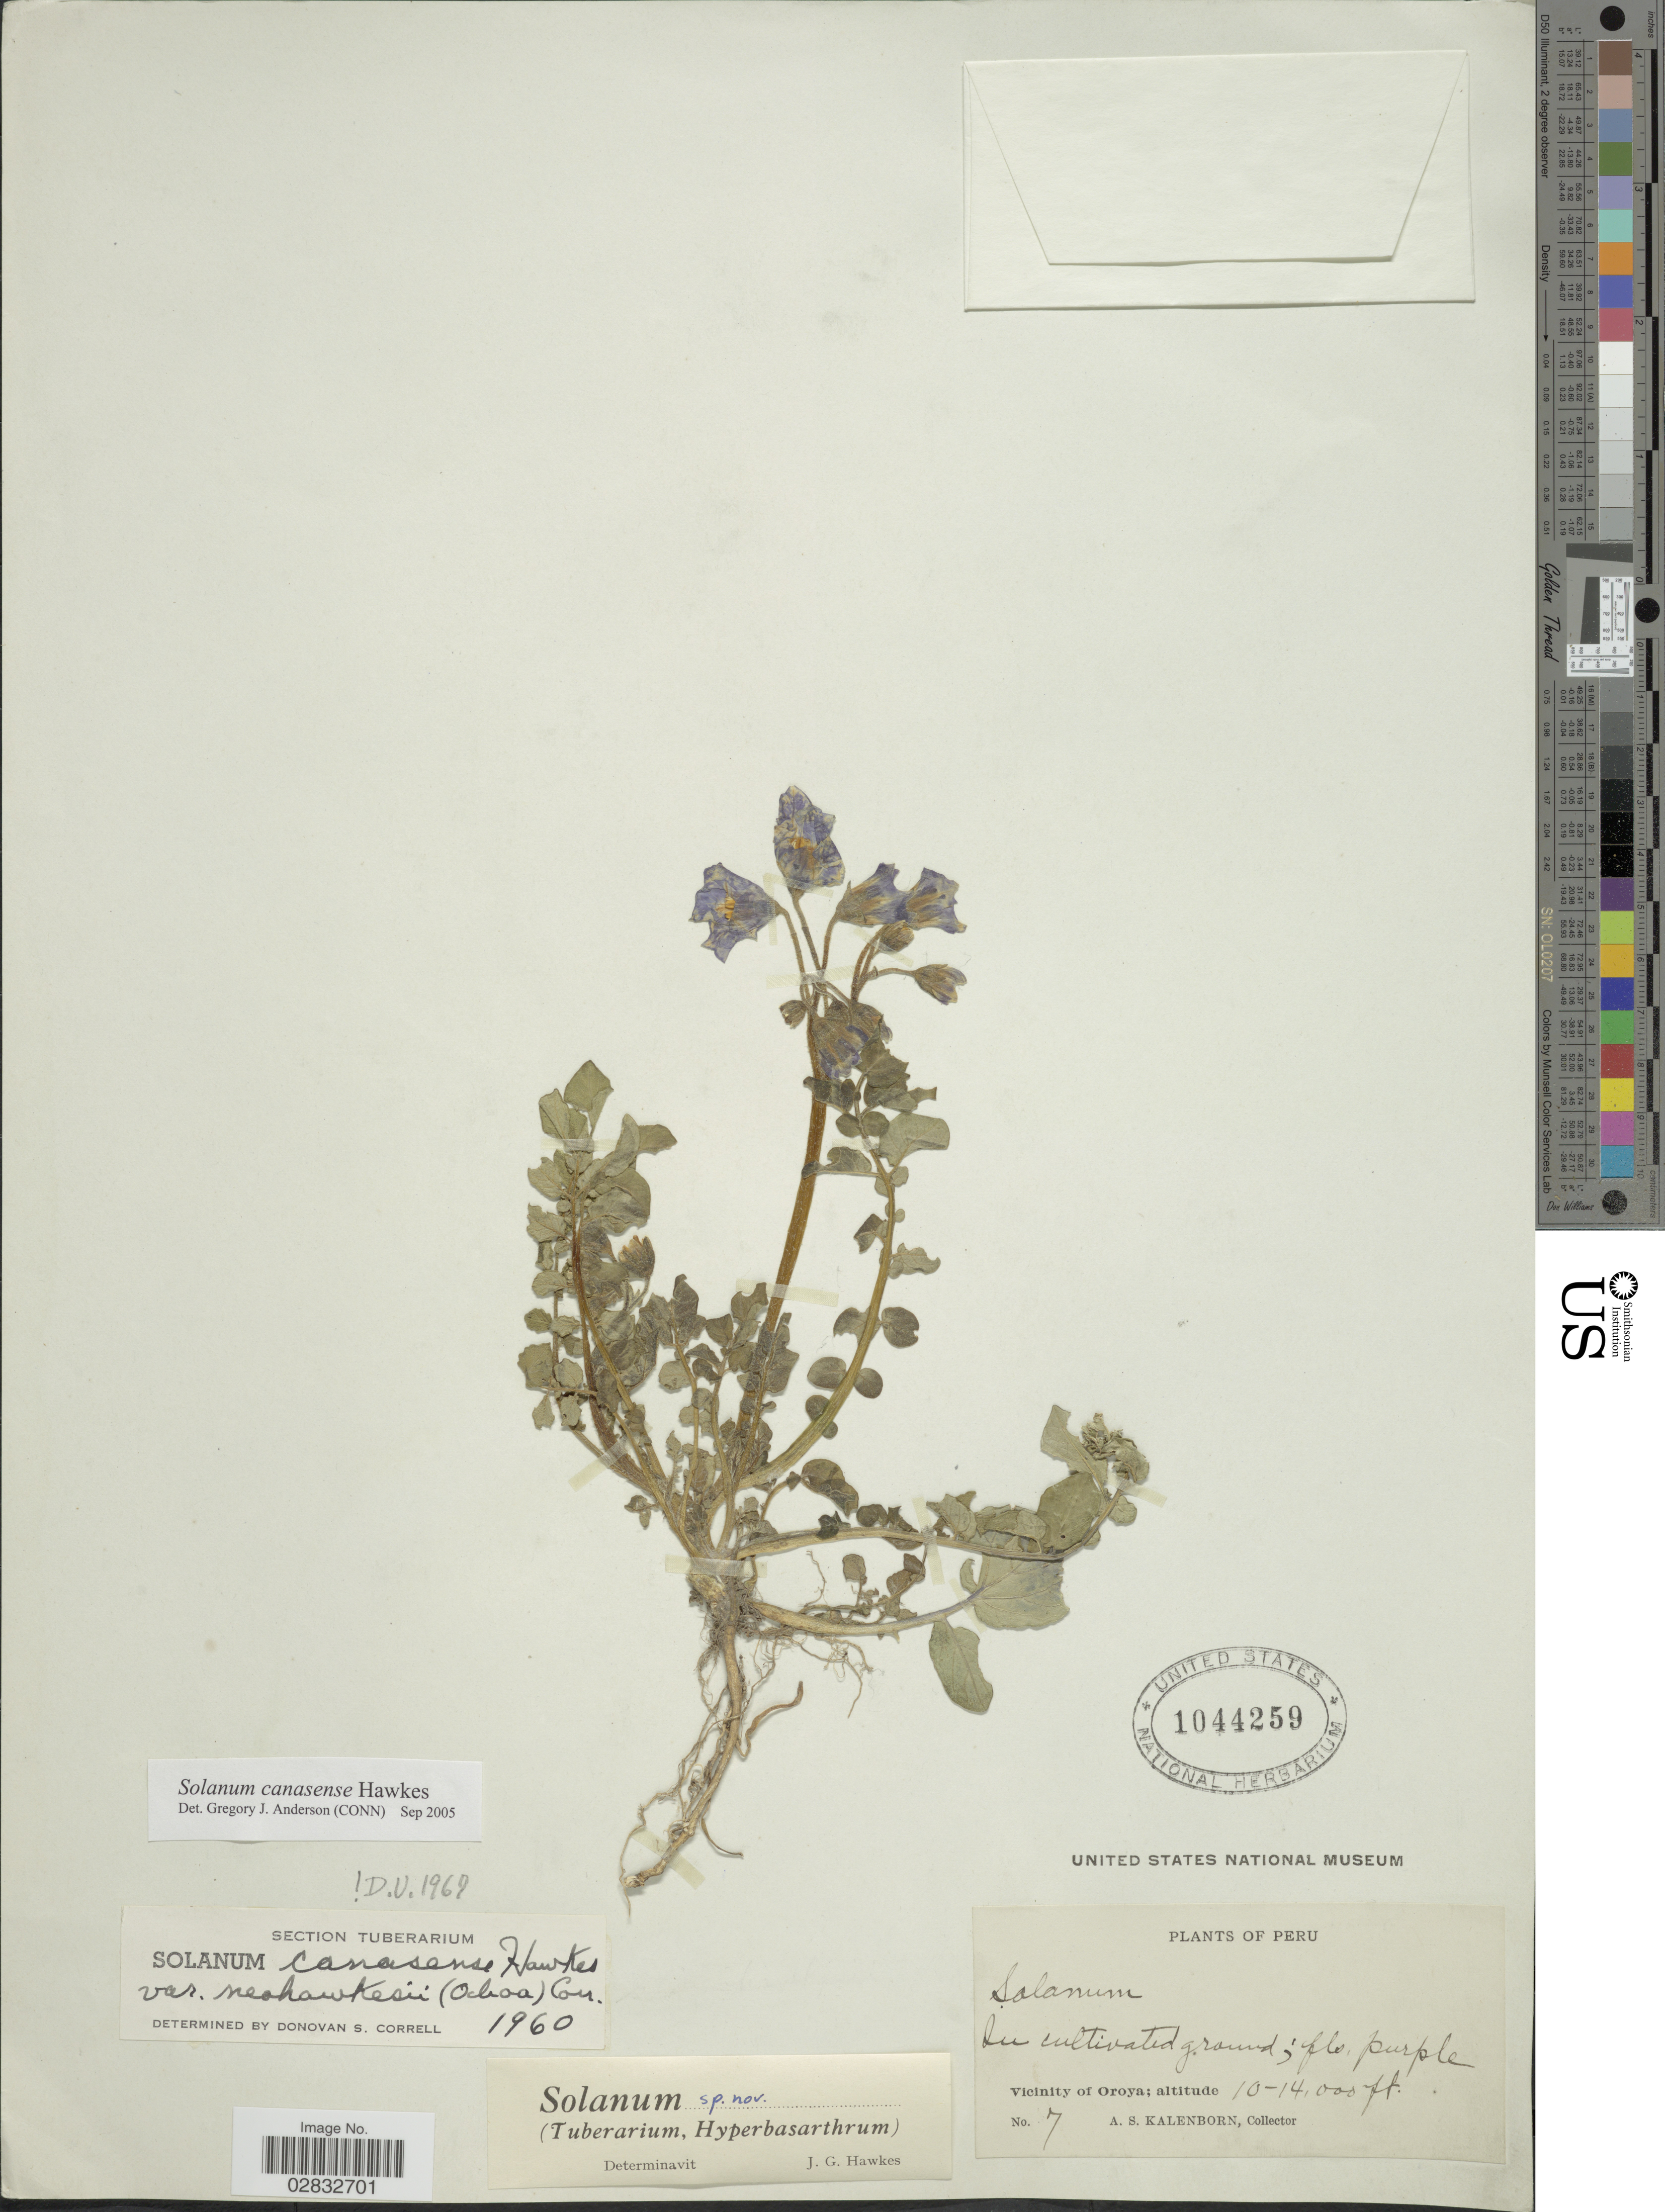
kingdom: Plantae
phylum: Tracheophyta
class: Magnoliopsida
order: Solanales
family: Solanaceae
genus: Solanum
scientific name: Solanum canaosense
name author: L.B. Sm. & Downs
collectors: A. Kalenborn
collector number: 7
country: Peru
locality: In cultivated ground. Vicinity of Oroya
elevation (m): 305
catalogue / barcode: US 1044259